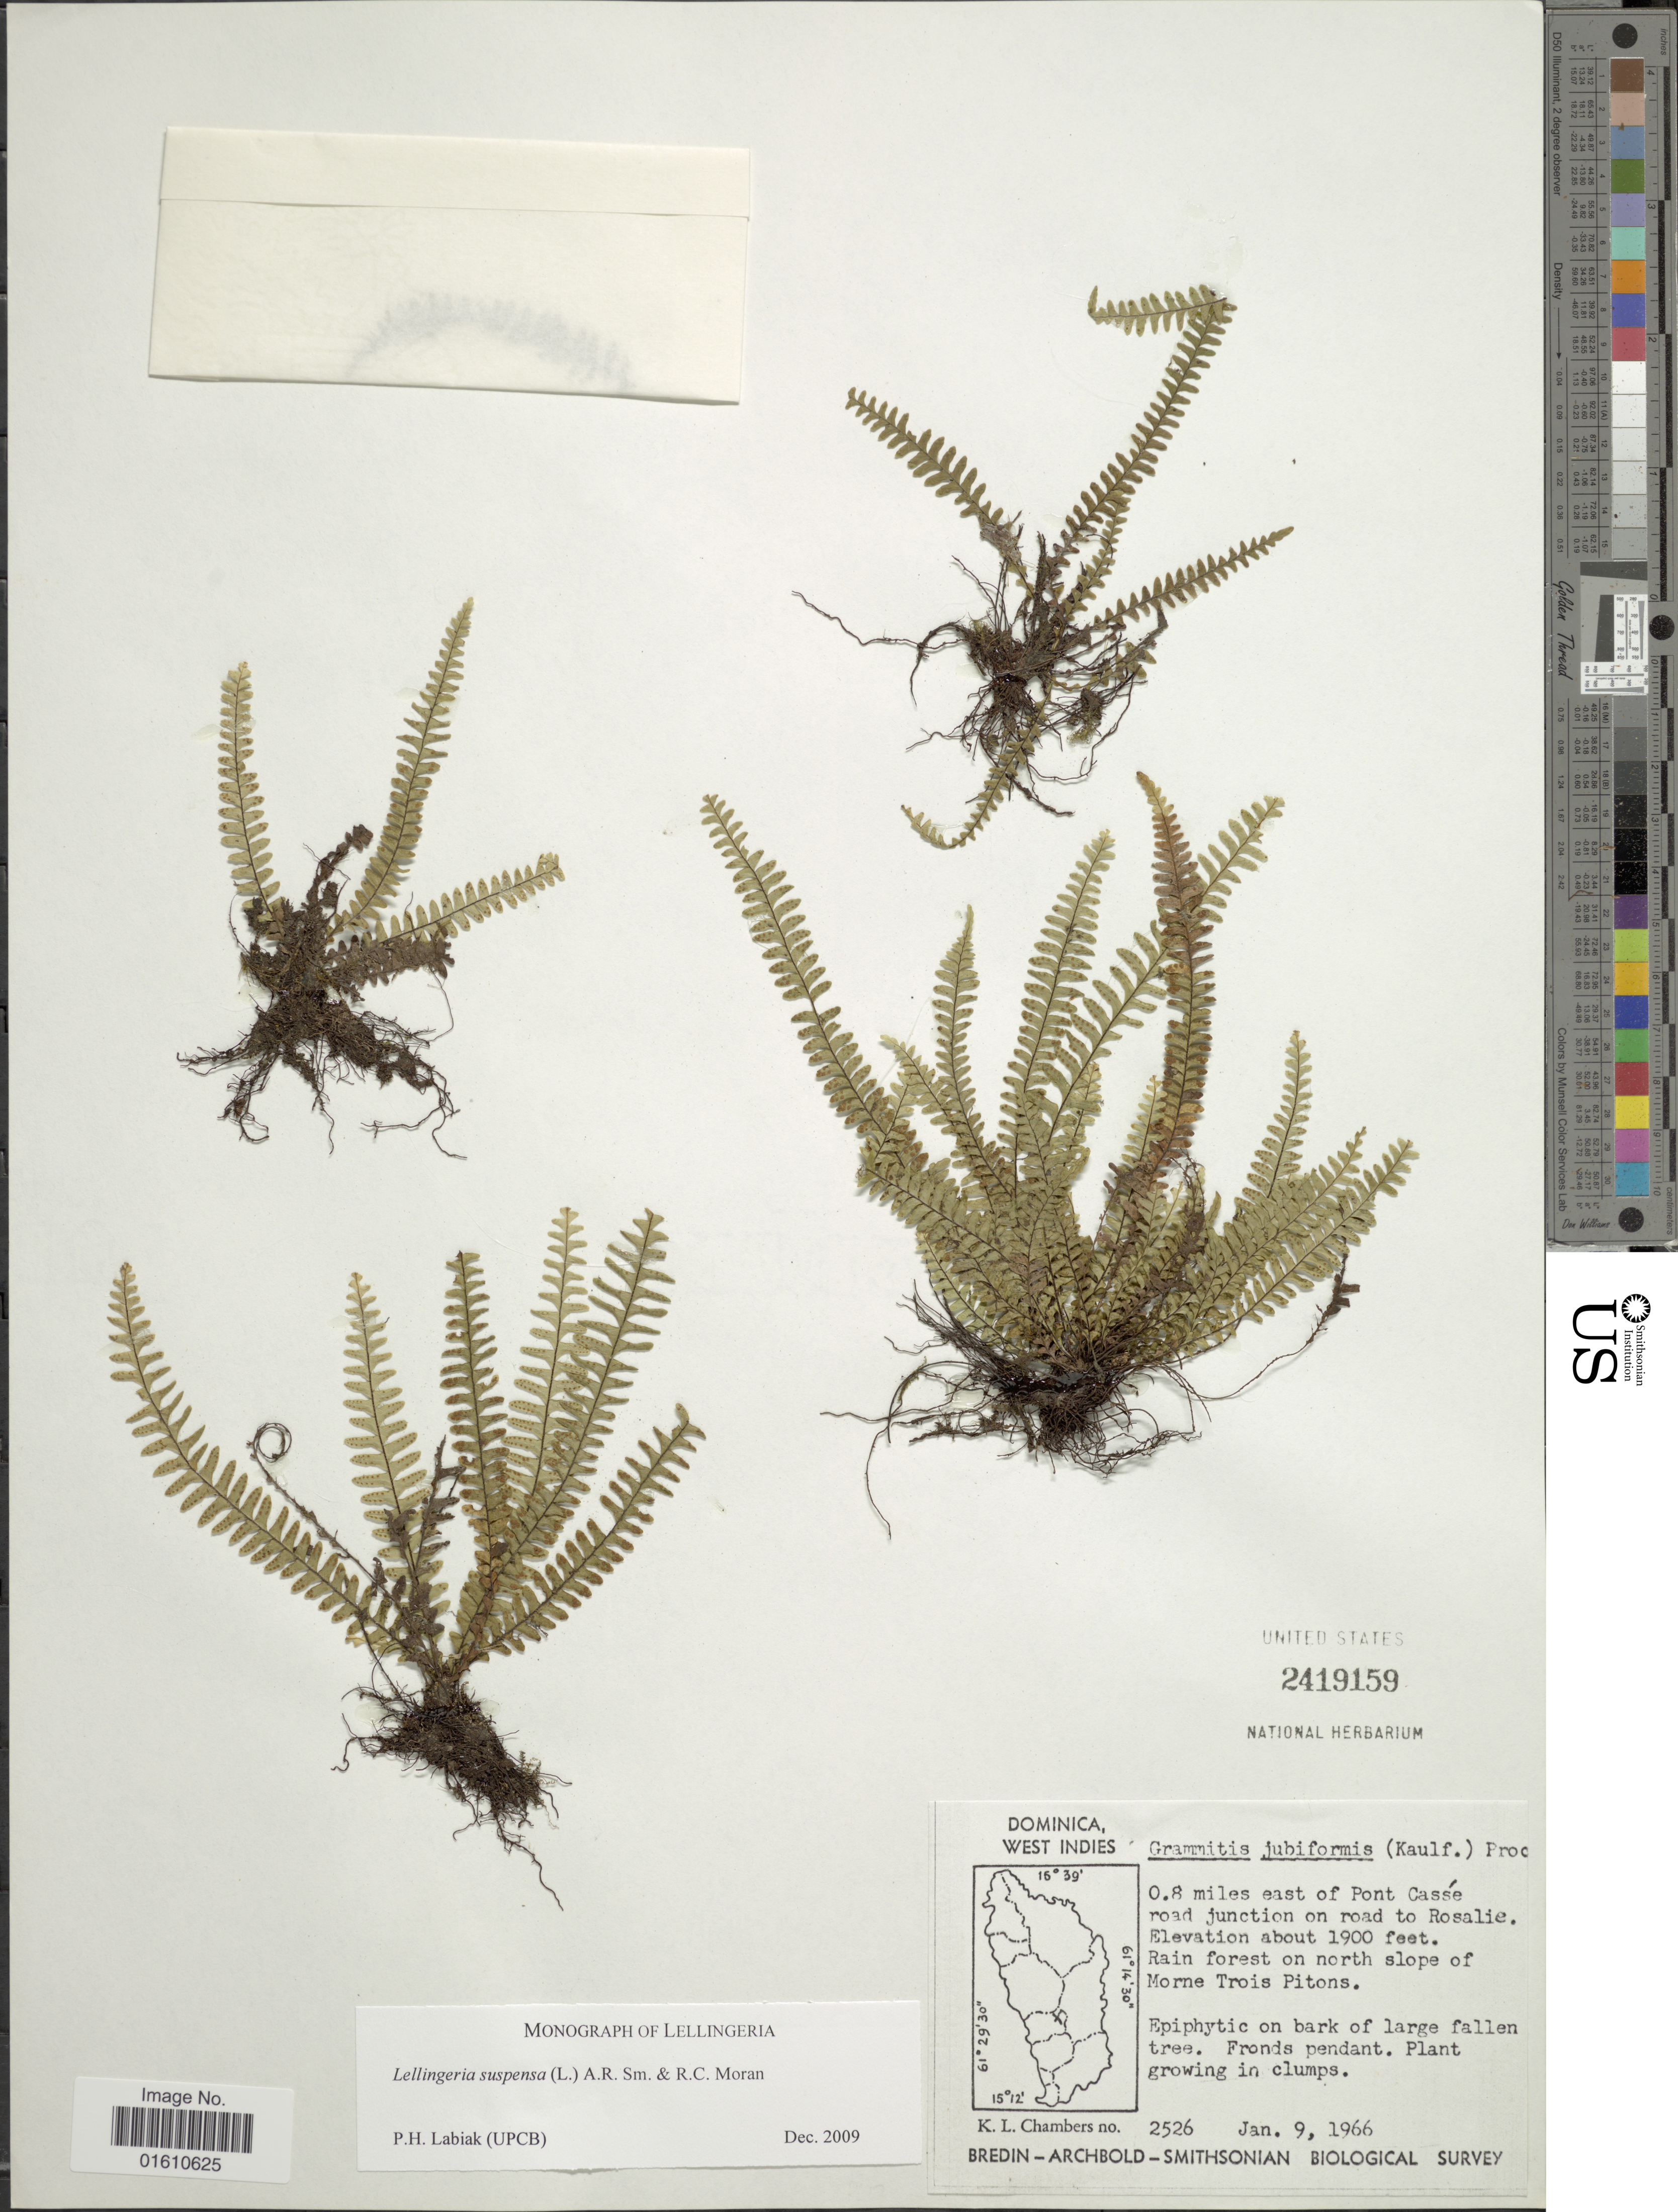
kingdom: Plantae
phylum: Tracheophyta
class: Polypodiopsida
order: Polypodiales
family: Polypodiaceae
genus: Lellingeria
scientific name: Lellingeria suspensa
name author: (L.) A.R. Sm. & R.C. Moran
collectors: K. Chambers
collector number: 2526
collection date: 1966-01-09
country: Dominica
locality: Dominica, West Indie, 0.8 miles east of Pont Casse, road junction on road to Rosalie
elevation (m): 579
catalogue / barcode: US 2419159